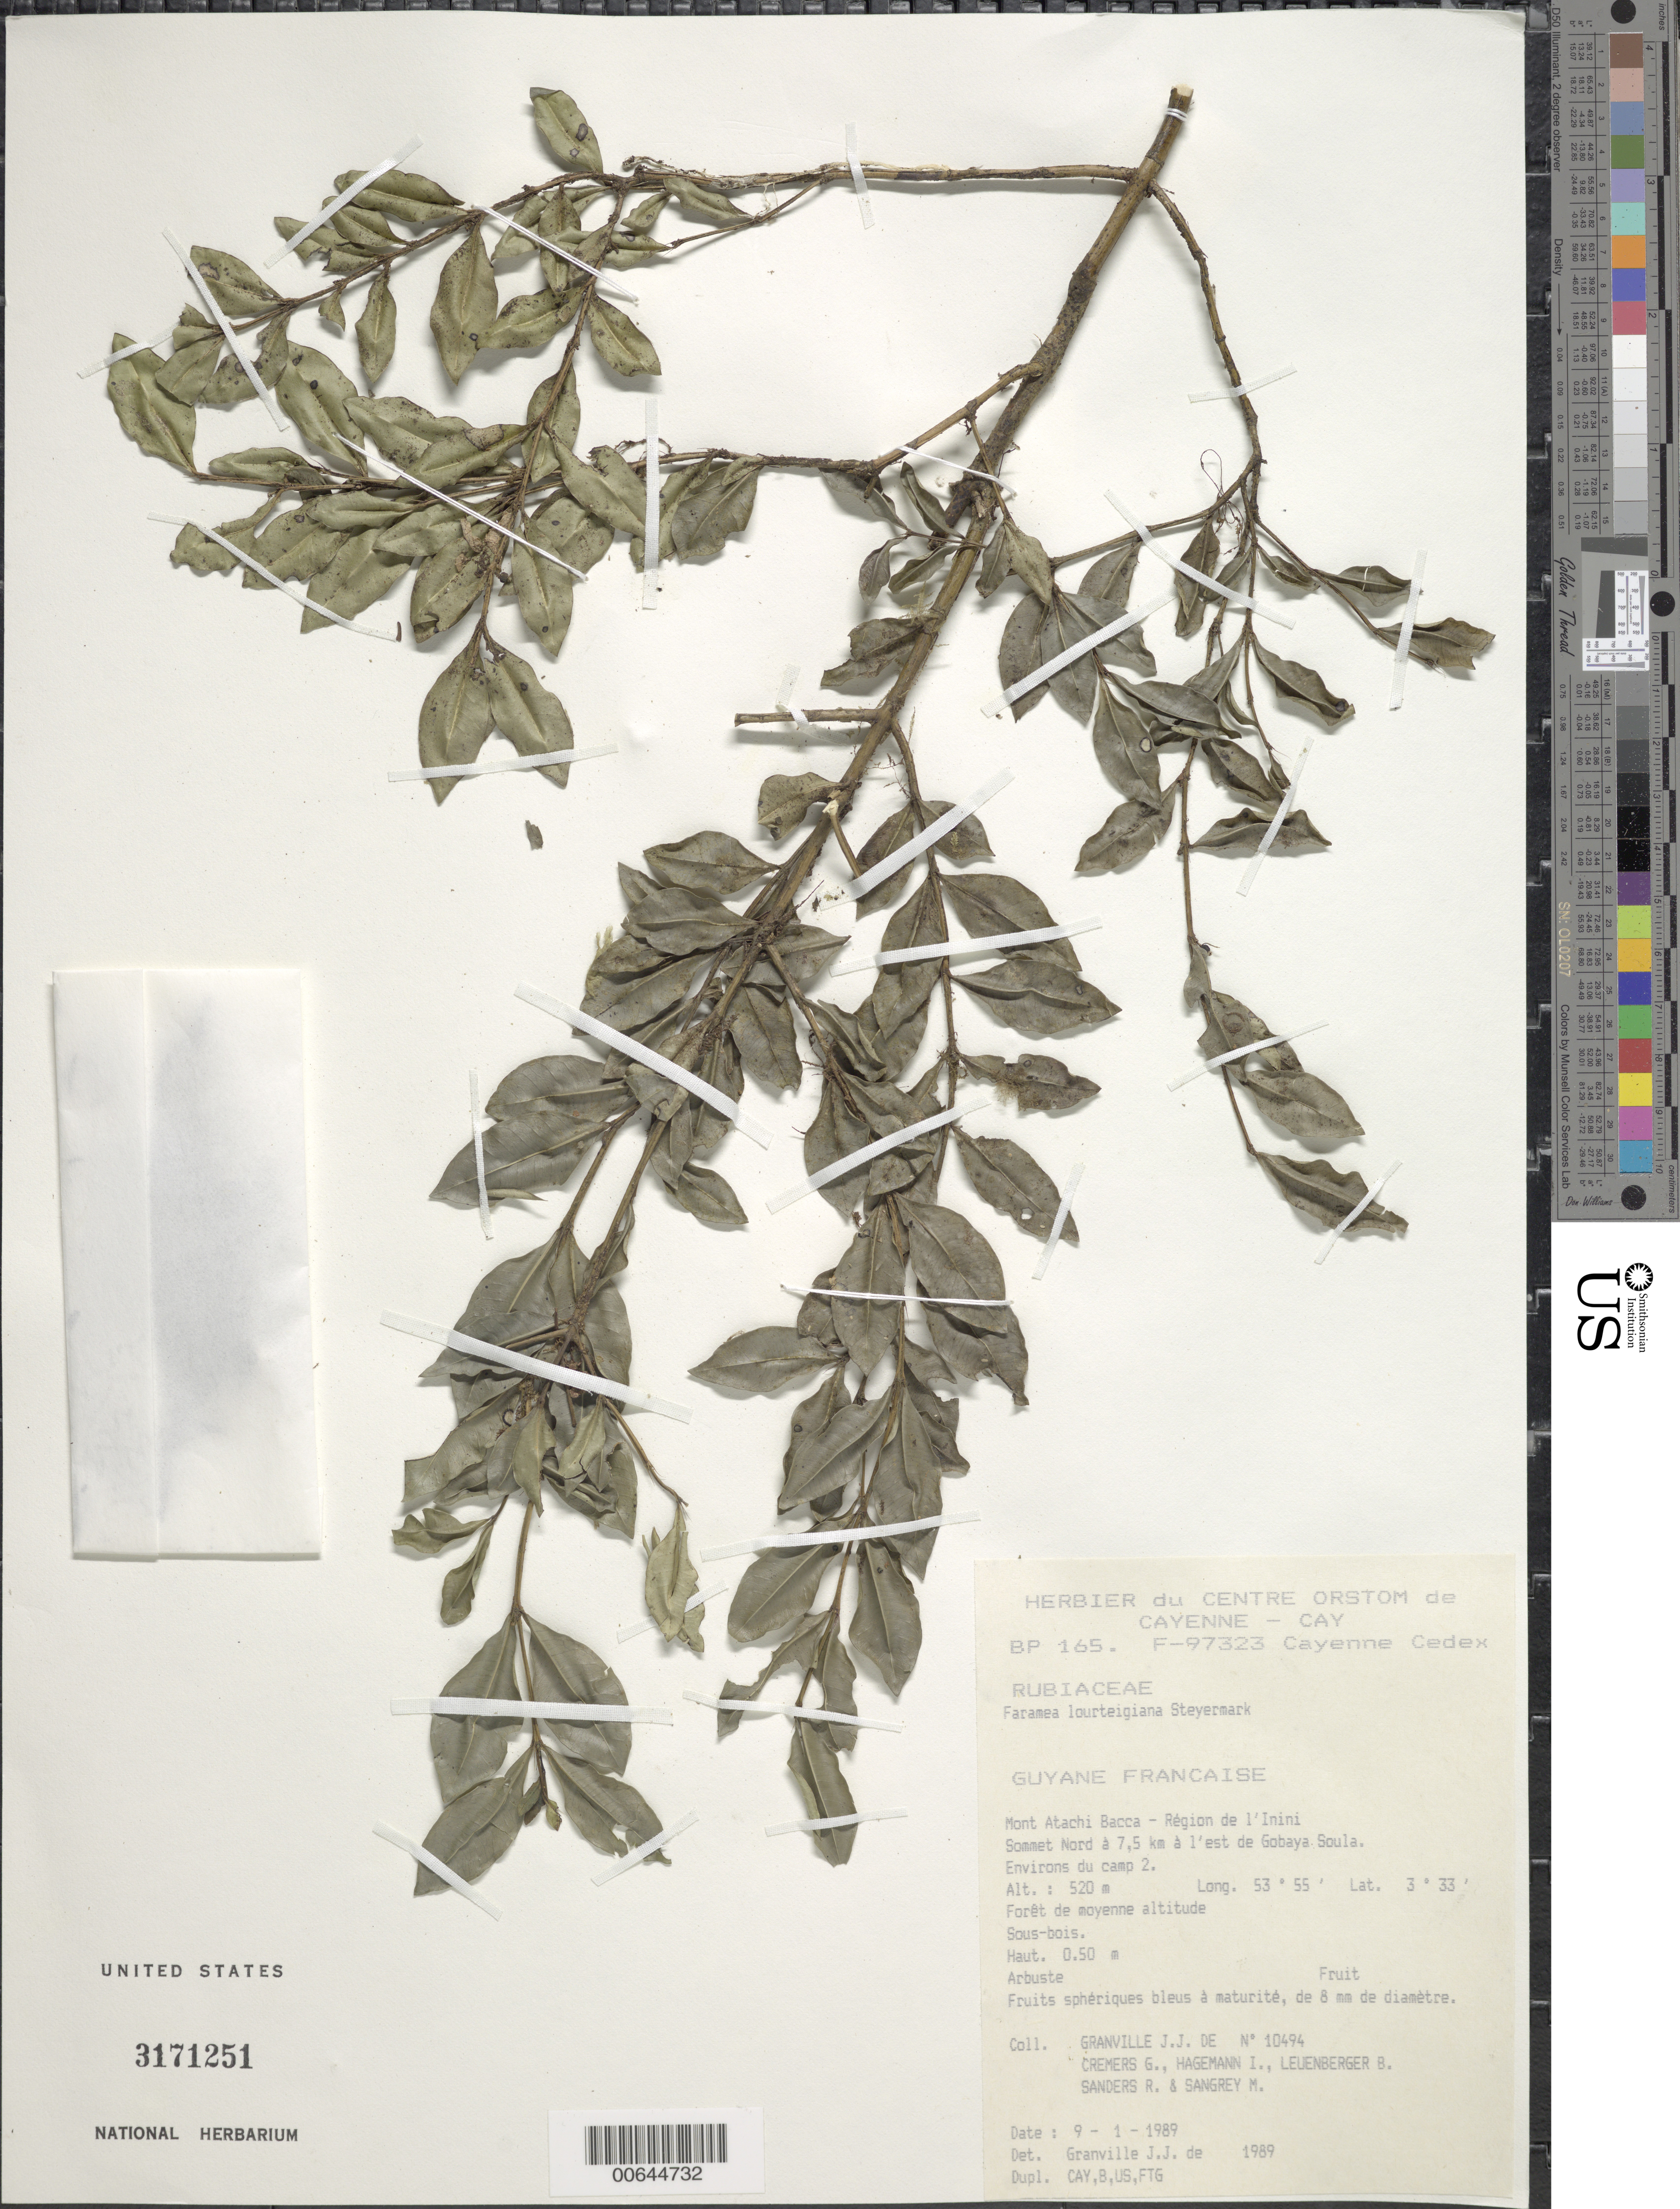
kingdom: Plantae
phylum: Tracheophyta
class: Magnoliopsida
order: Gentianales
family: Rubiaceae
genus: Faramea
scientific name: Faramea lourteigiana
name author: Steyerm.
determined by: Granville, J. J. de, (CAY), Institut de Recherche pour le Developpement (IRD) (FRENCH GUIANA)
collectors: J.-J. de Granville, G. Cremers, J. Hagemann, B. E. Leuenberger & M. S. Sangrey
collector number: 10494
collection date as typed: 9-Jan-89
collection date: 1989-01-09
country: French Guiana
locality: Mont Atachi Bacca, région de l'Inini. Sommet nord, a 7.5 km a l'est de Gobaya Soula. Env. du camp 2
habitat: Foret de moyenne altitude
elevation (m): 520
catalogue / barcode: US 3171251